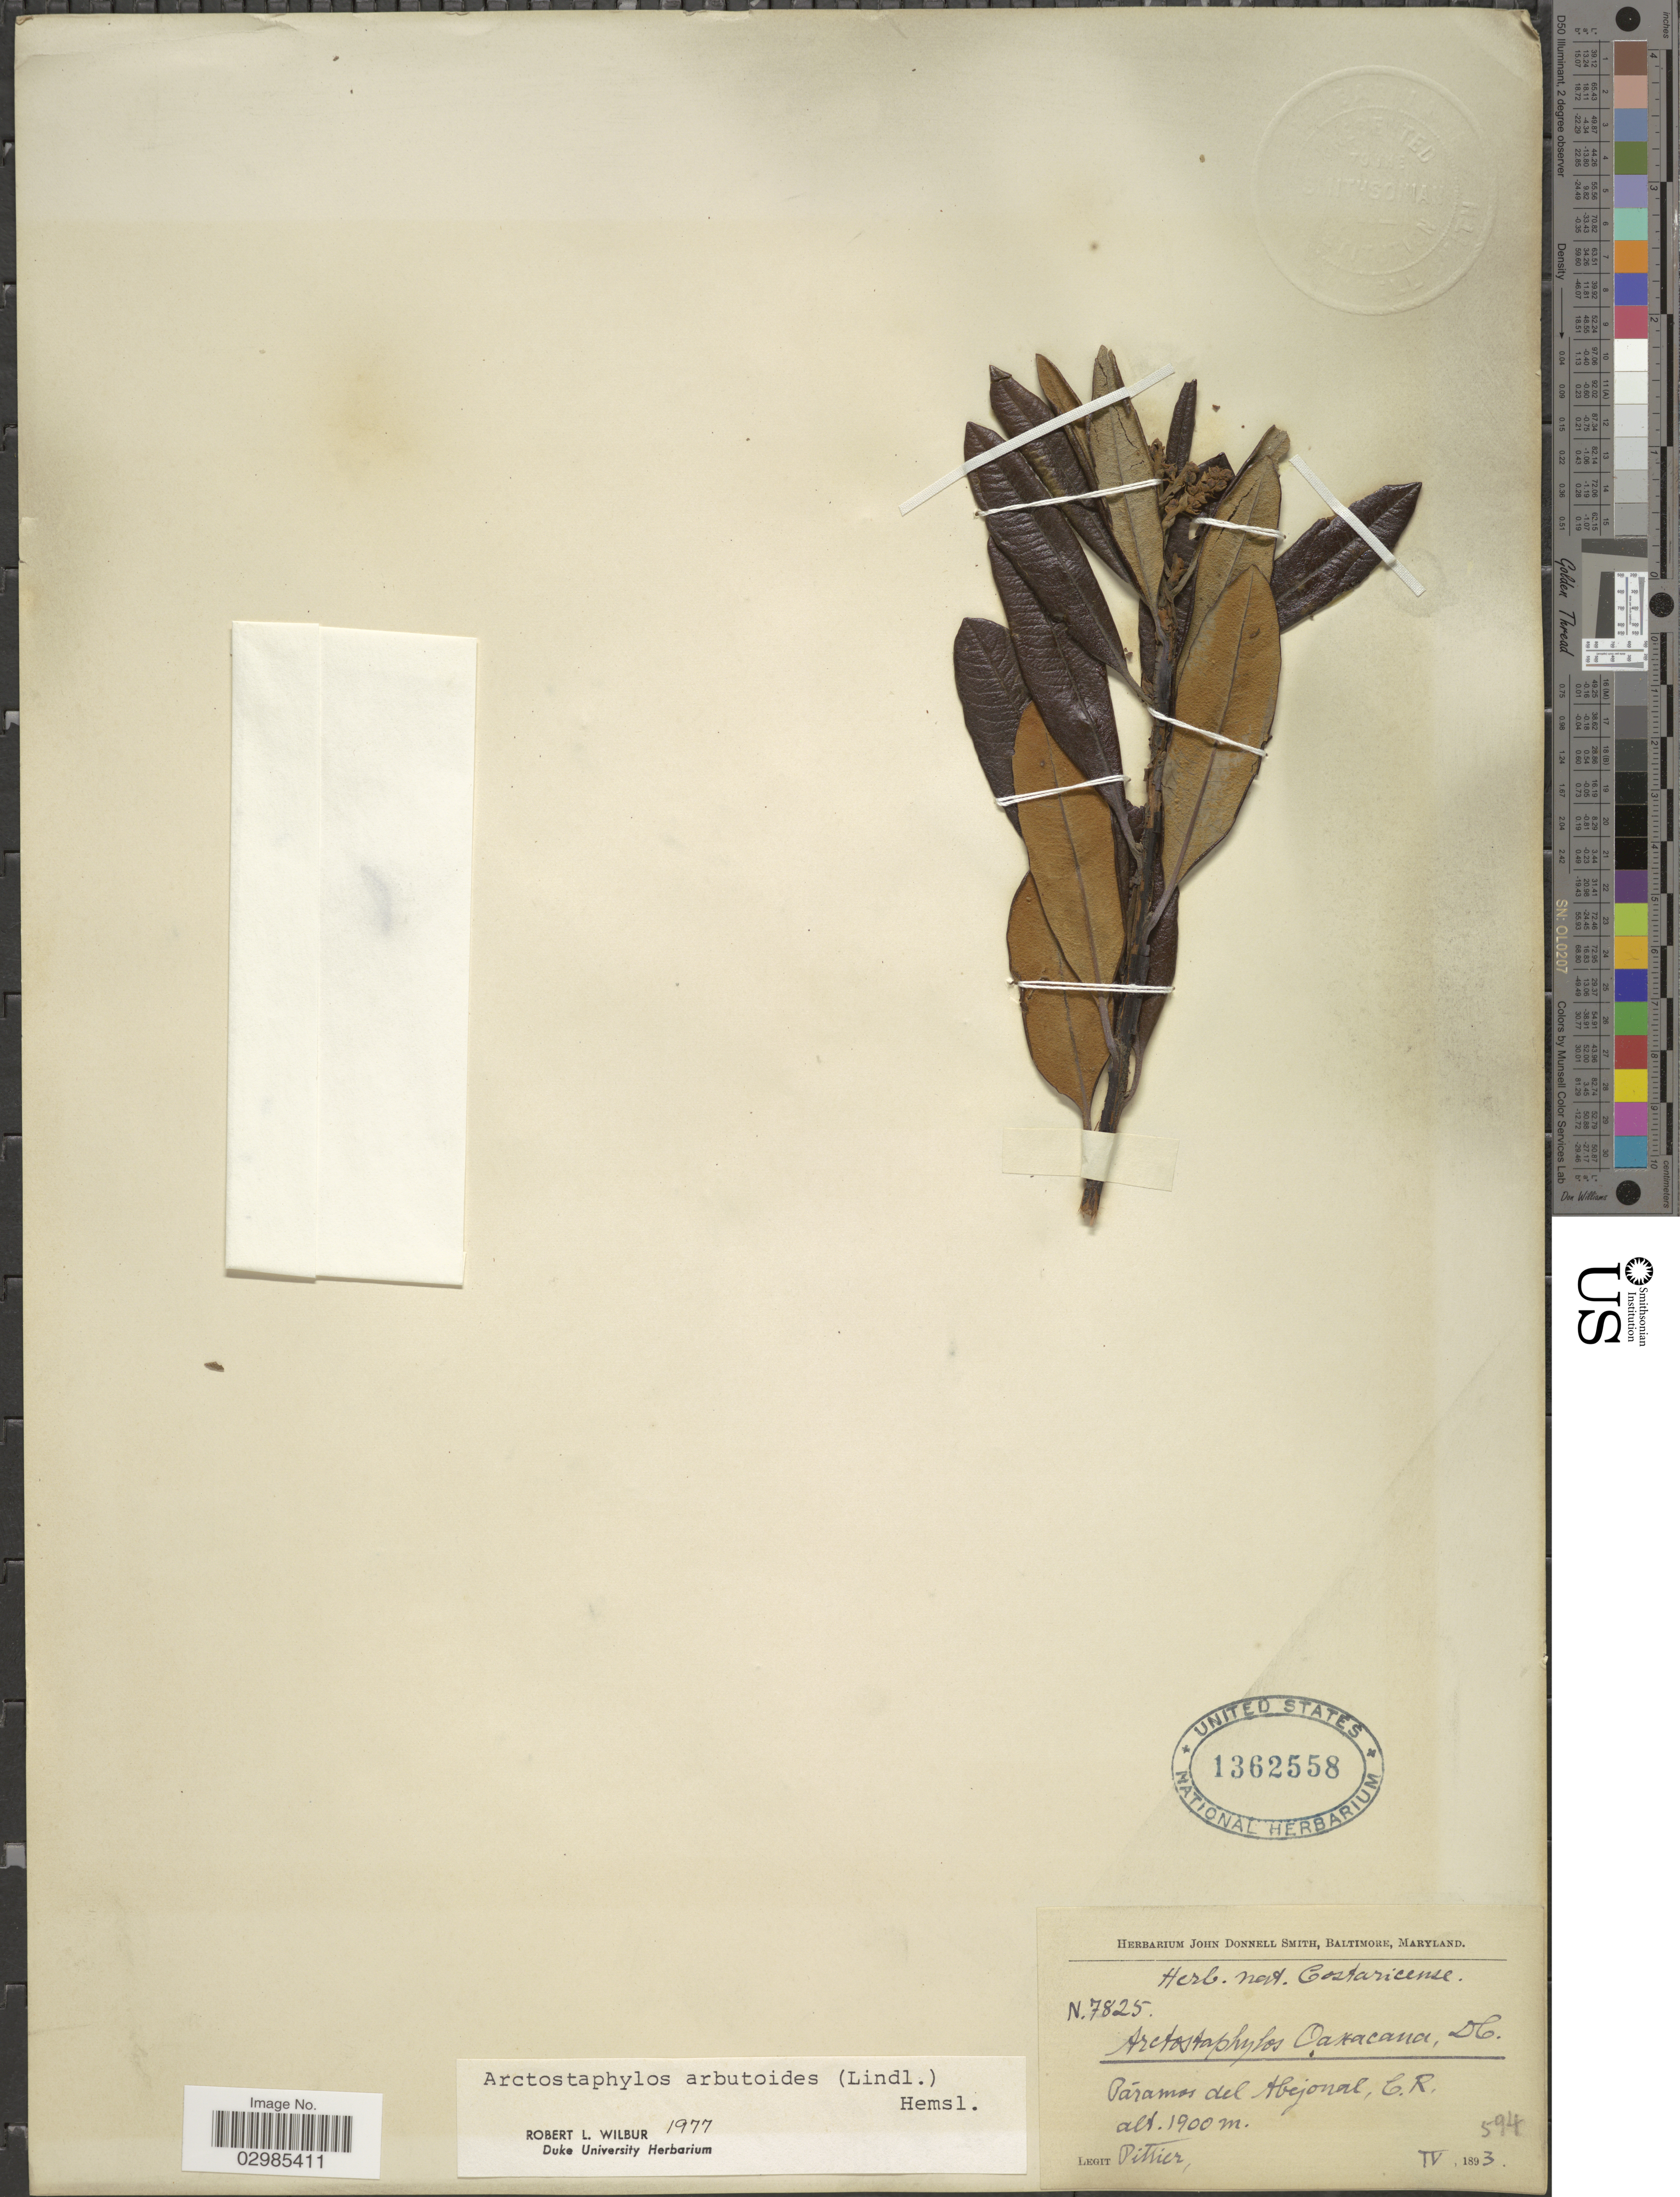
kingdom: Plantae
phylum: Tracheophyta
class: Magnoliopsida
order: Ericales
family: Ericaceae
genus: Arctostaphylos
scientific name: Arctostaphylos arbutoides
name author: (Lindl.) Hemsl.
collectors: Pittier, --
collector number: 7825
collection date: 1893-04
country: Costa Rica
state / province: San José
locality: Páramo del Abejonal, C.R.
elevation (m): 1900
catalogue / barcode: US 1362558